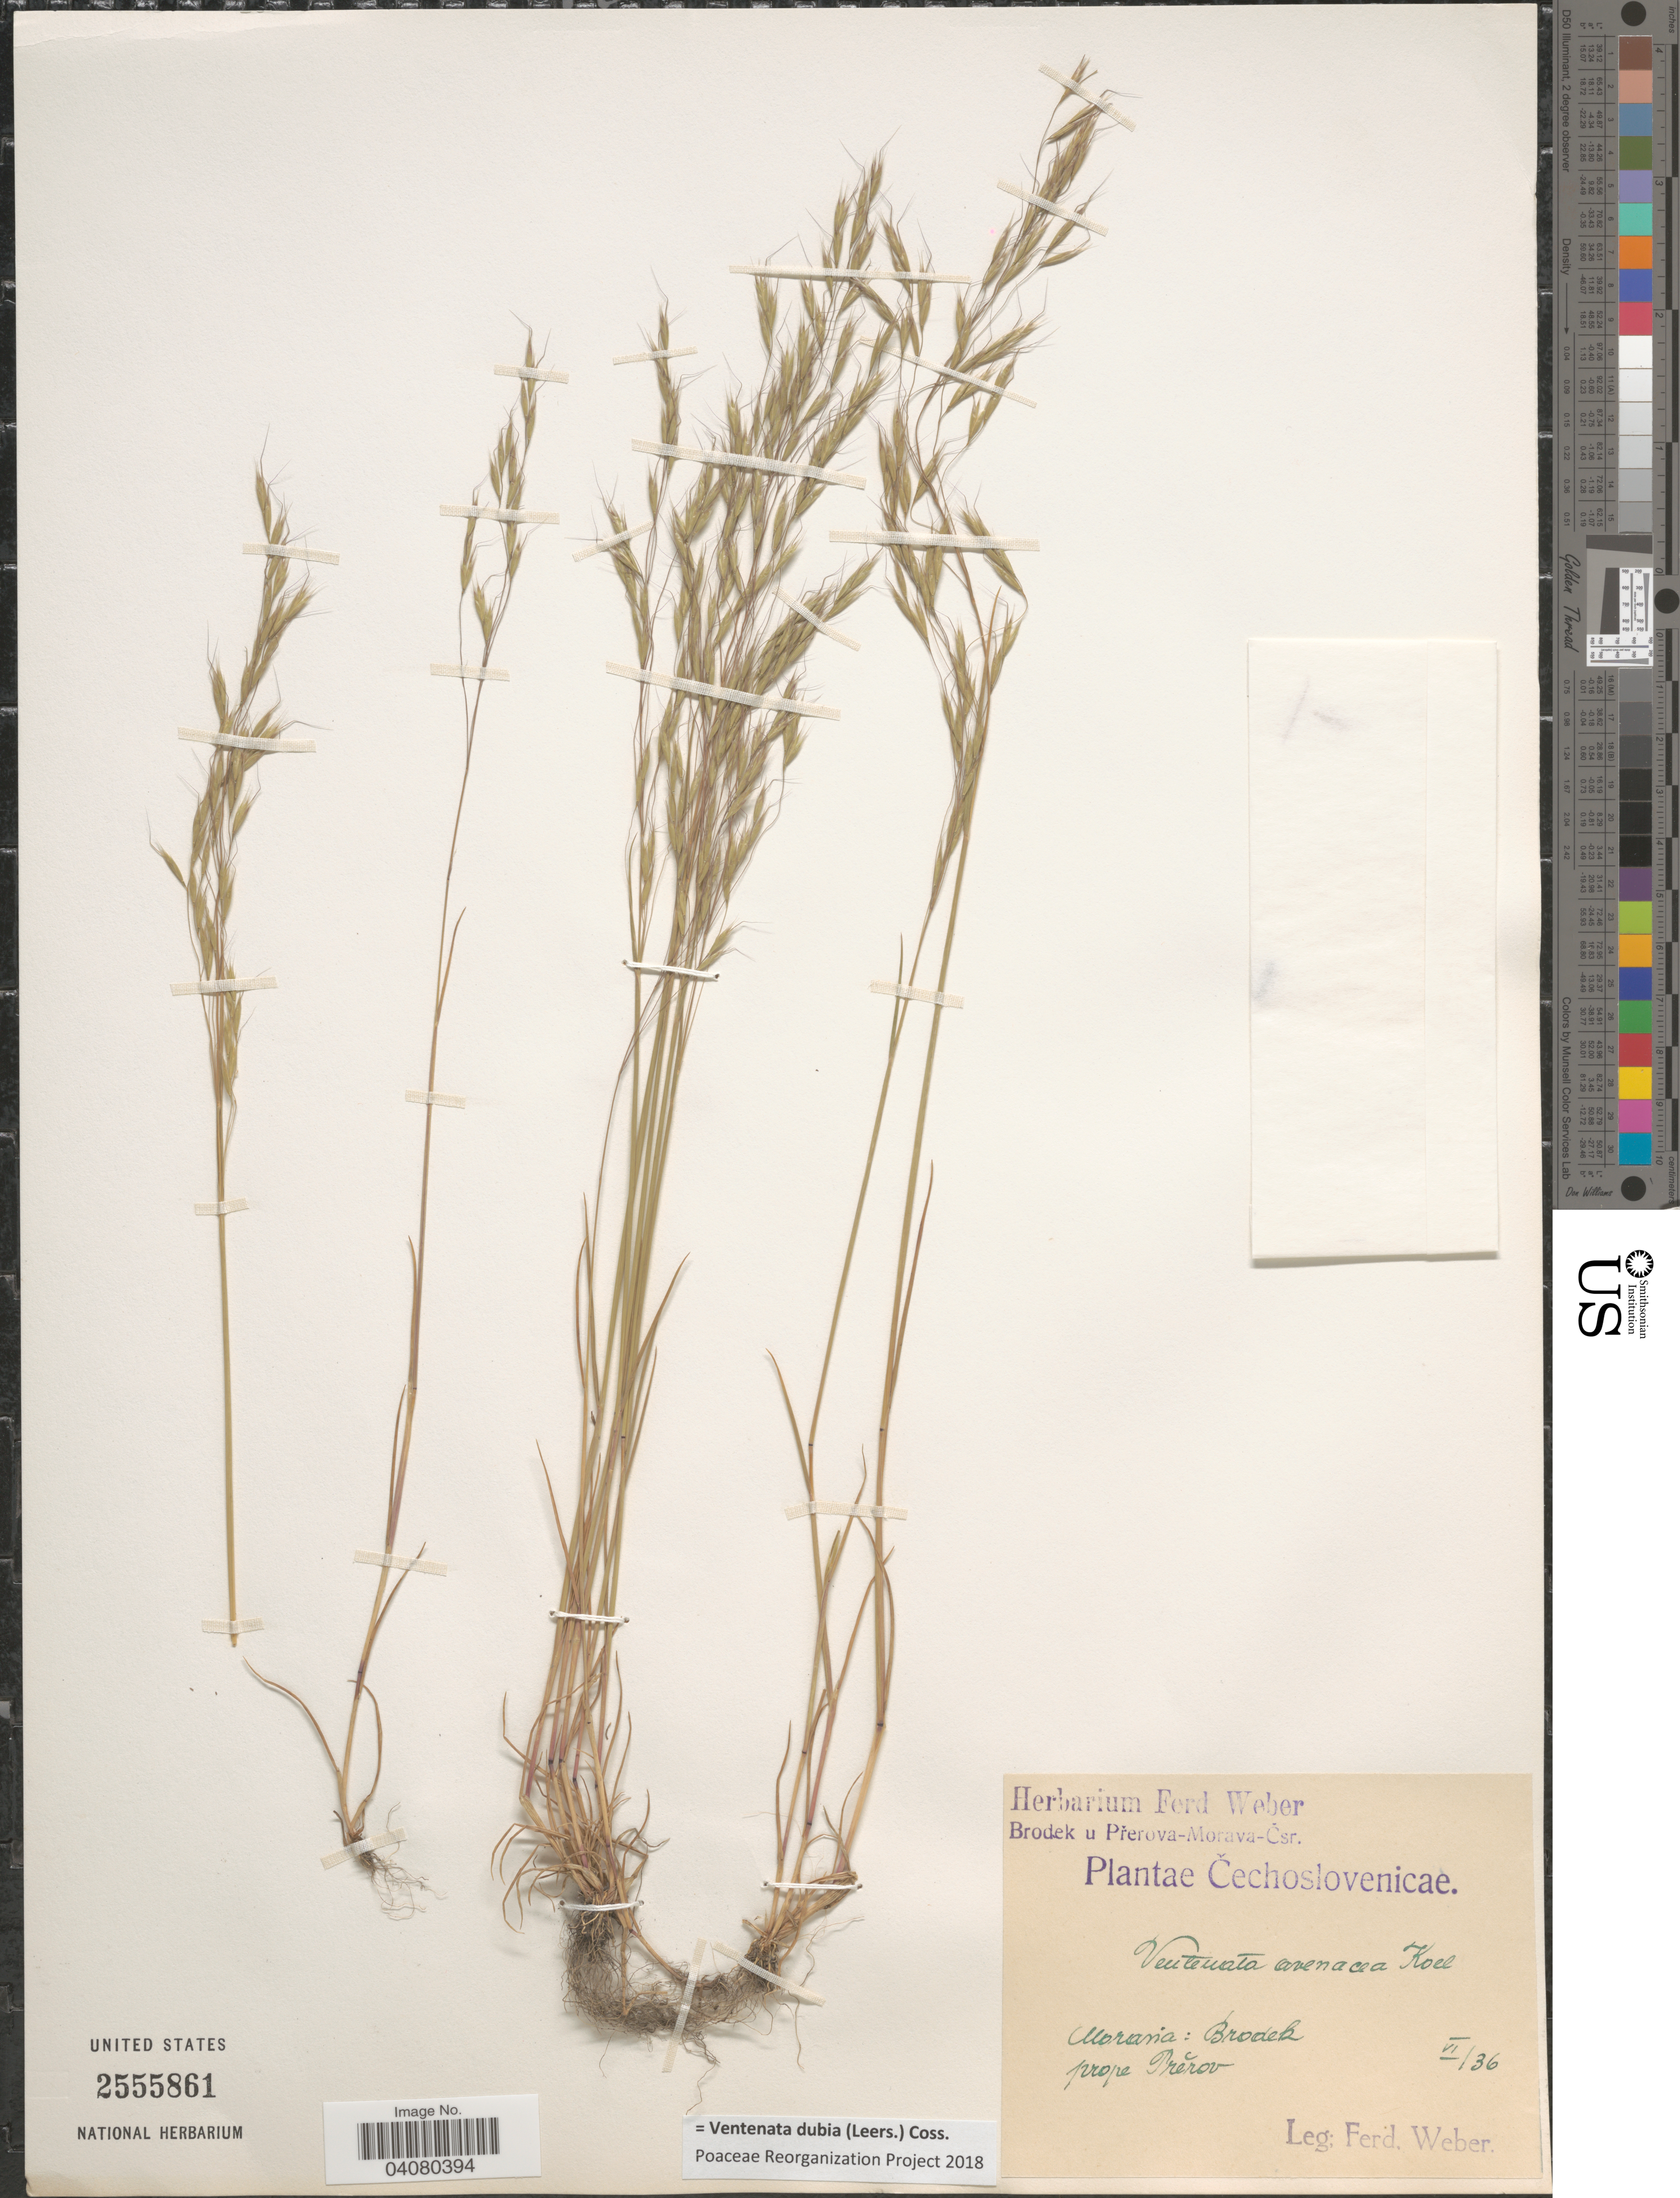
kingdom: Plantae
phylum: Tracheophyta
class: Liliopsida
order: Poales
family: Poaceae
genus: Ventenata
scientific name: Ventenata dubia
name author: (Leers) Coss.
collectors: F. Weber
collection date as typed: Transcribed d/m/y: /6/36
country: Czechia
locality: Čechoslovenicae. Moravia: Brodek prope Prĕrov.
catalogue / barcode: US 2555861